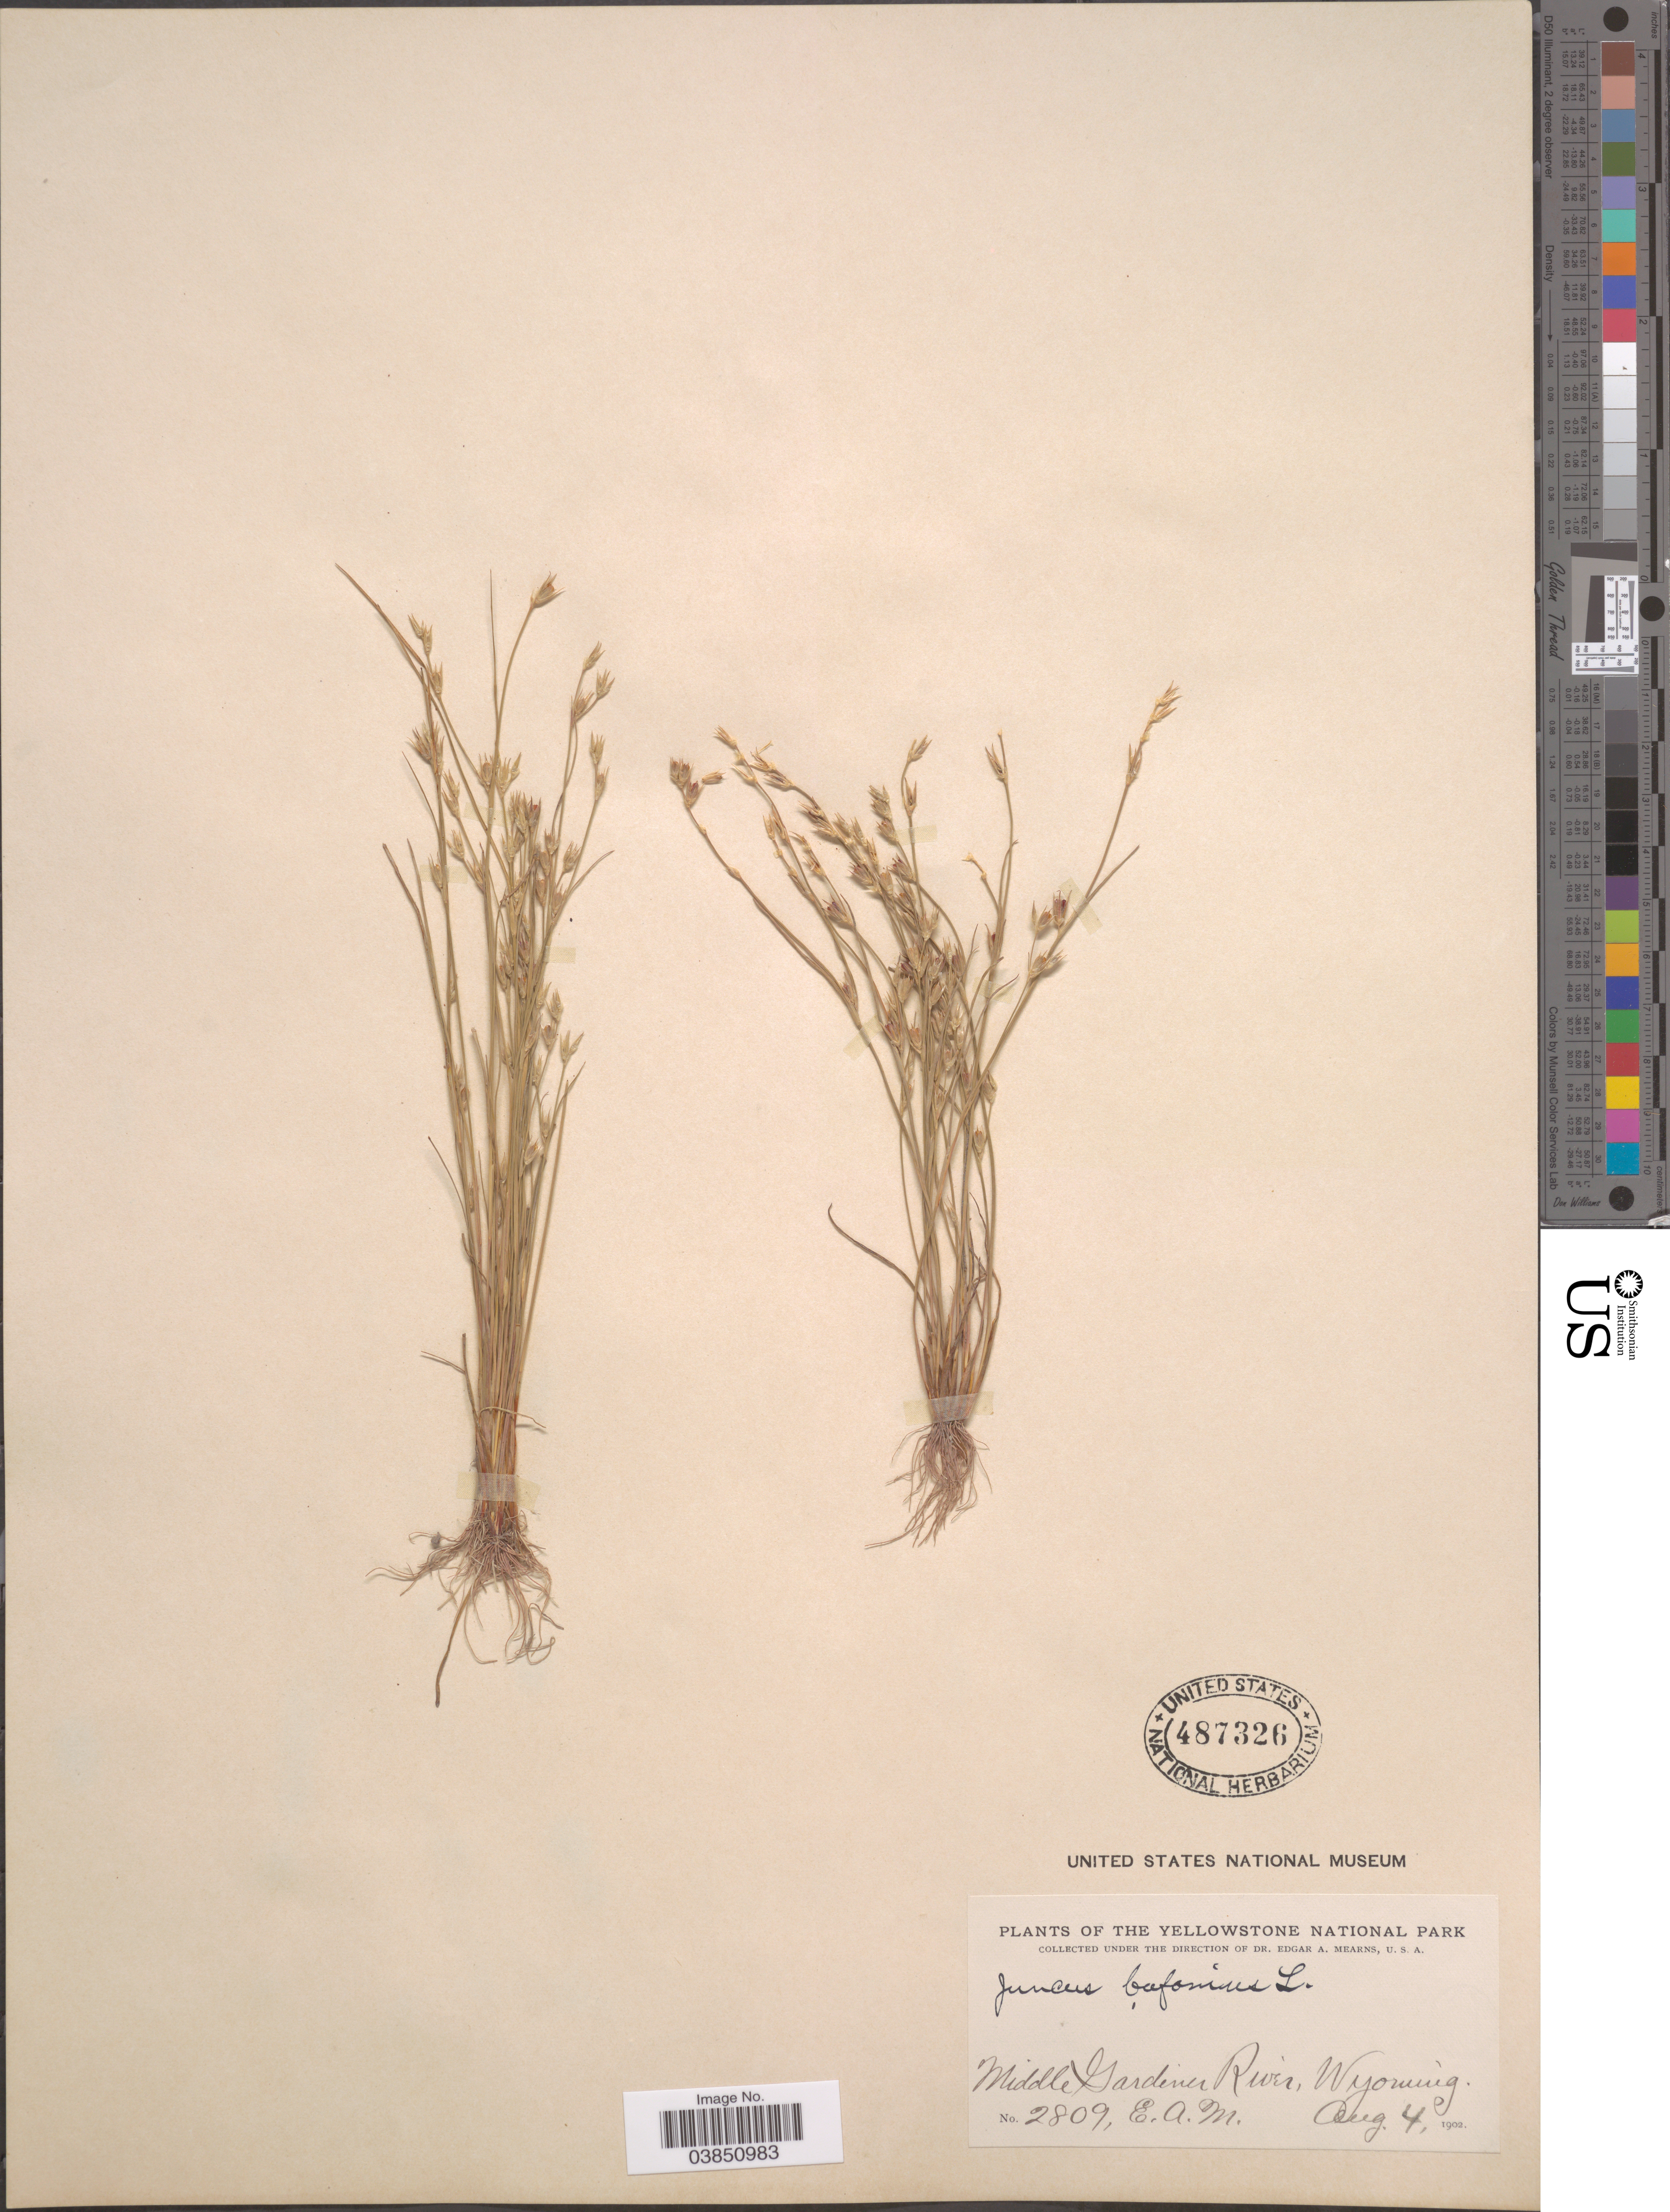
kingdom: Plantae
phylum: Tracheophyta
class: Liliopsida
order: Poales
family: Juncaceae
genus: Juncus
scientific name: Juncus bufonius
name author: L.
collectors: E. A. Mearns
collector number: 2809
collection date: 1902-08-04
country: United States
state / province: Wyoming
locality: The Yellowstone National Park. Middle Gardiner River.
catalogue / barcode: US 487326